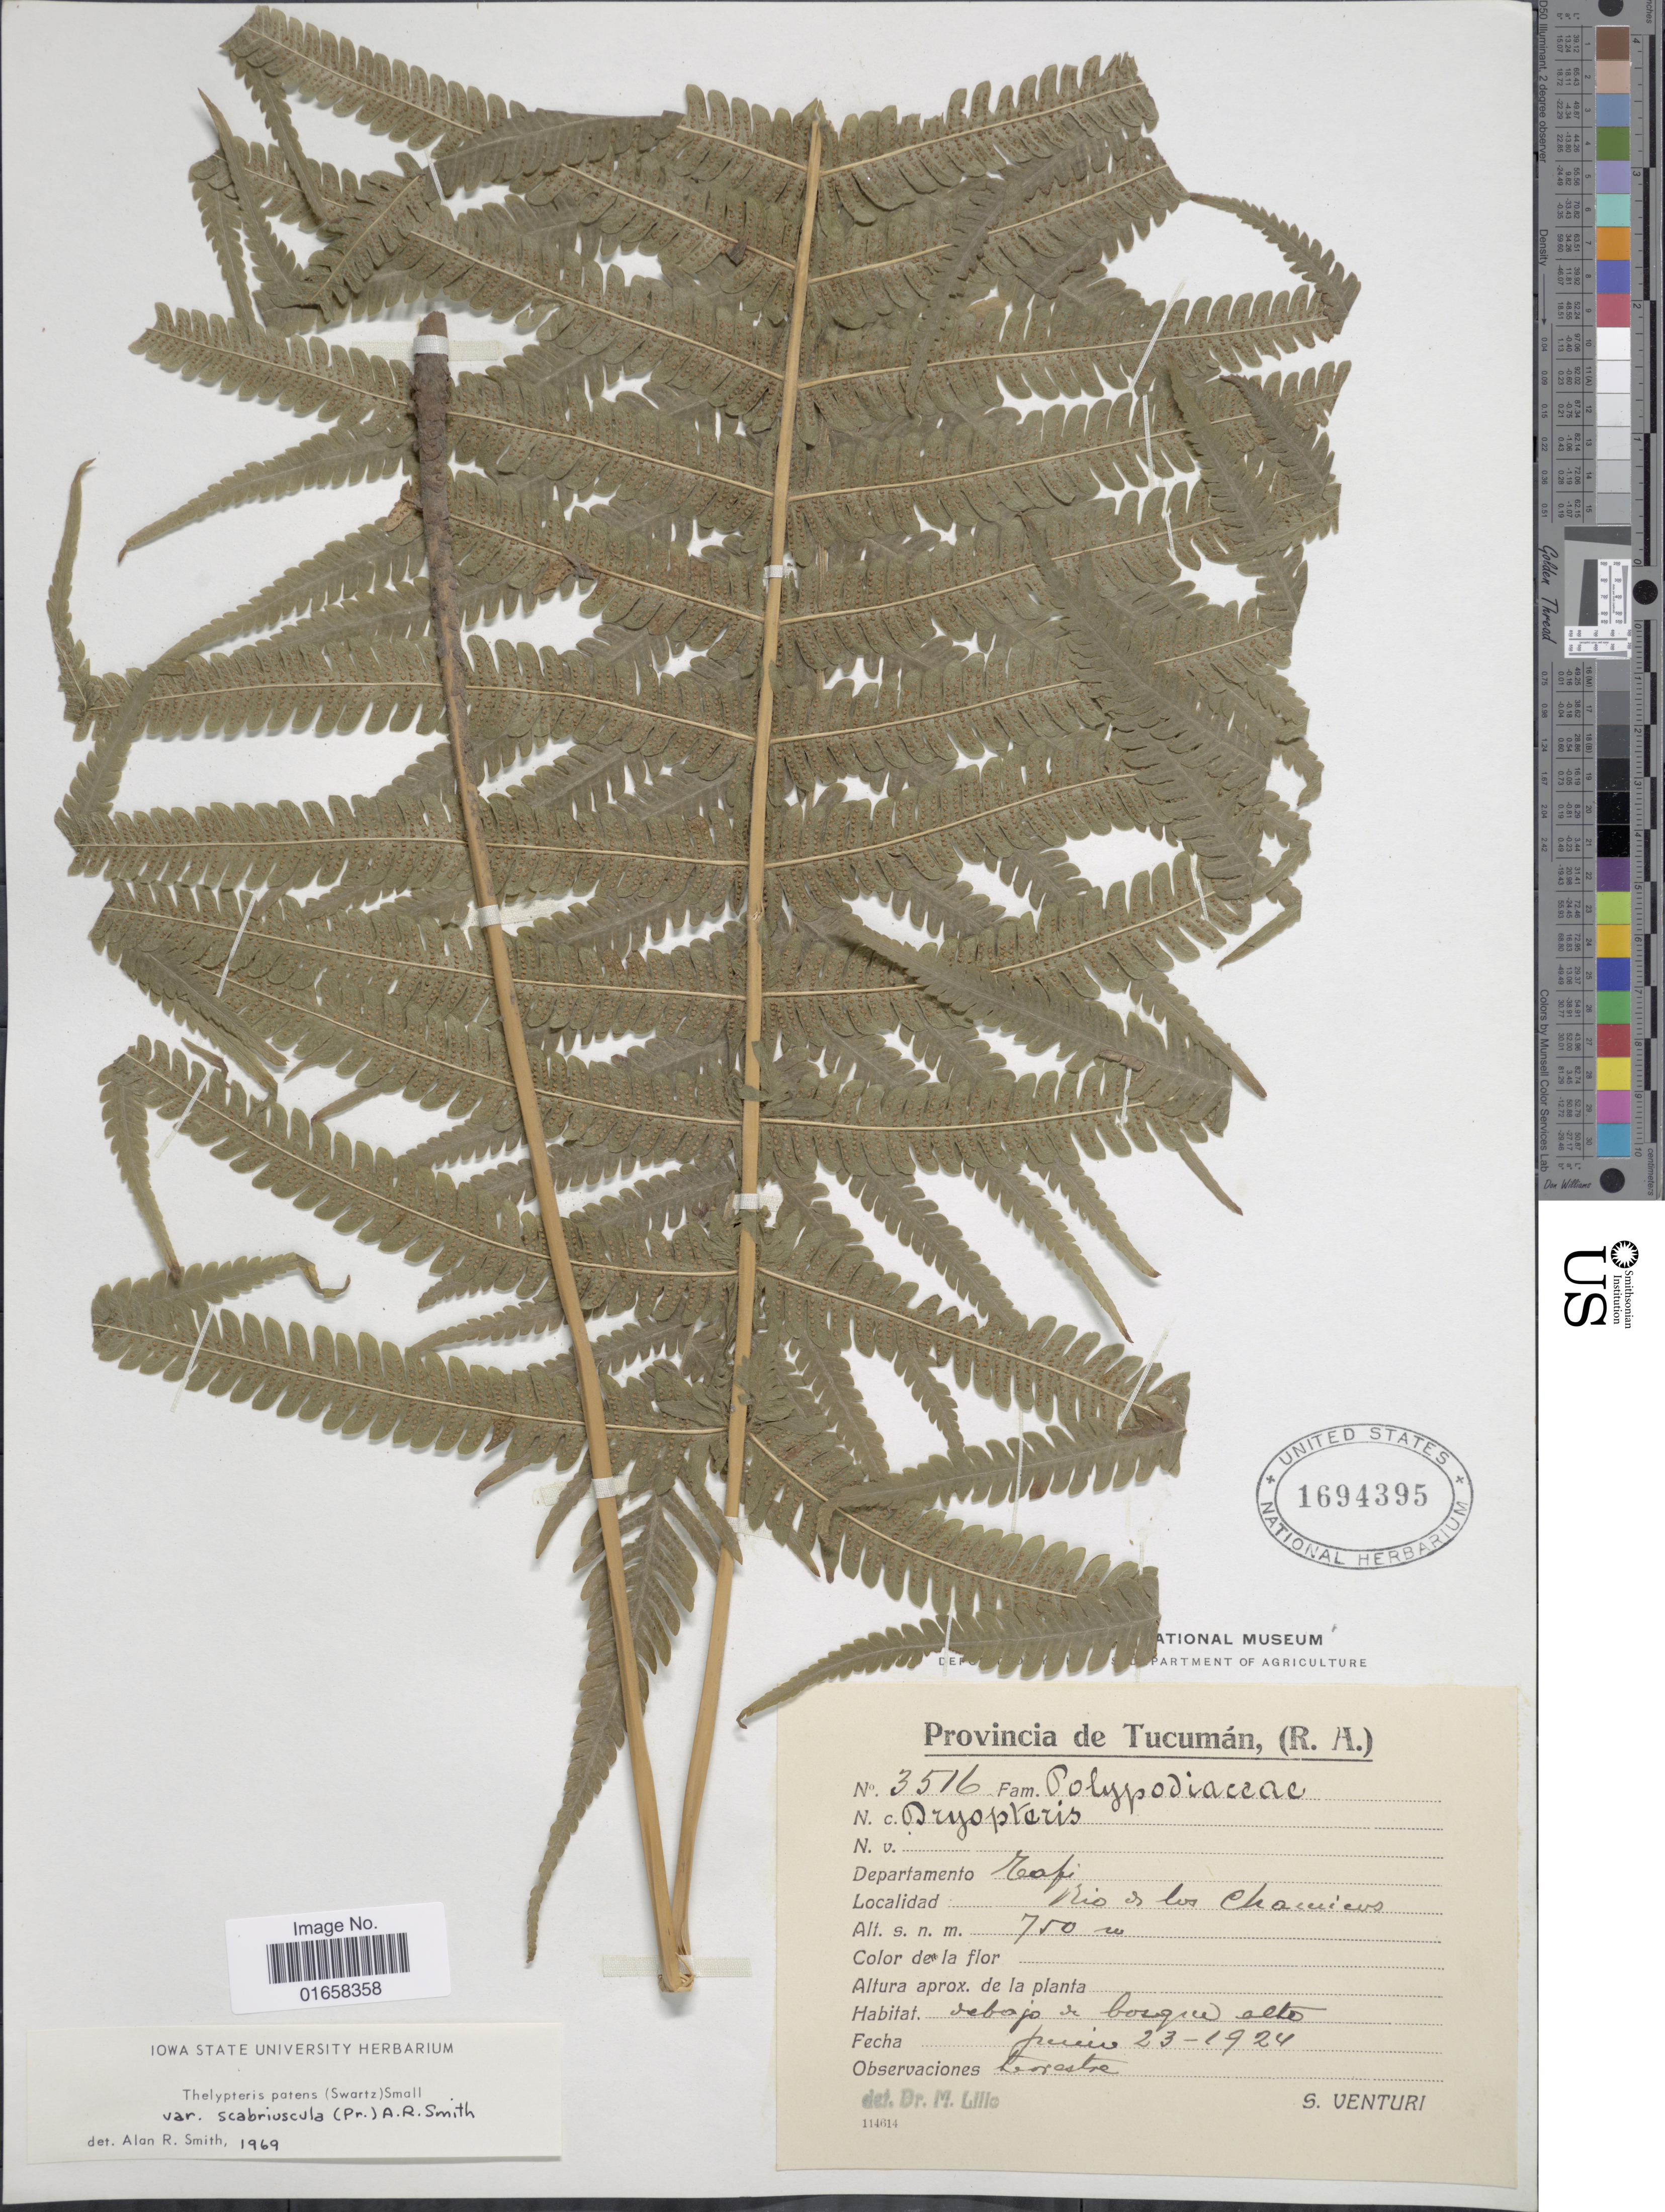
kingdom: Plantae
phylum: Tracheophyta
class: Polypodiopsida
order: Polypodiales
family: Thelypteridaceae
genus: Christella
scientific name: Christella patens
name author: (Sw.) Holttum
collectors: S. Venturi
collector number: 3516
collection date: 1924-06-23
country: Argentina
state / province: Tucuman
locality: Departamento Tafi. Rio de Los Chaminos, Tucuman (R. F.)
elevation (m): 750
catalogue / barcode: US 1694395